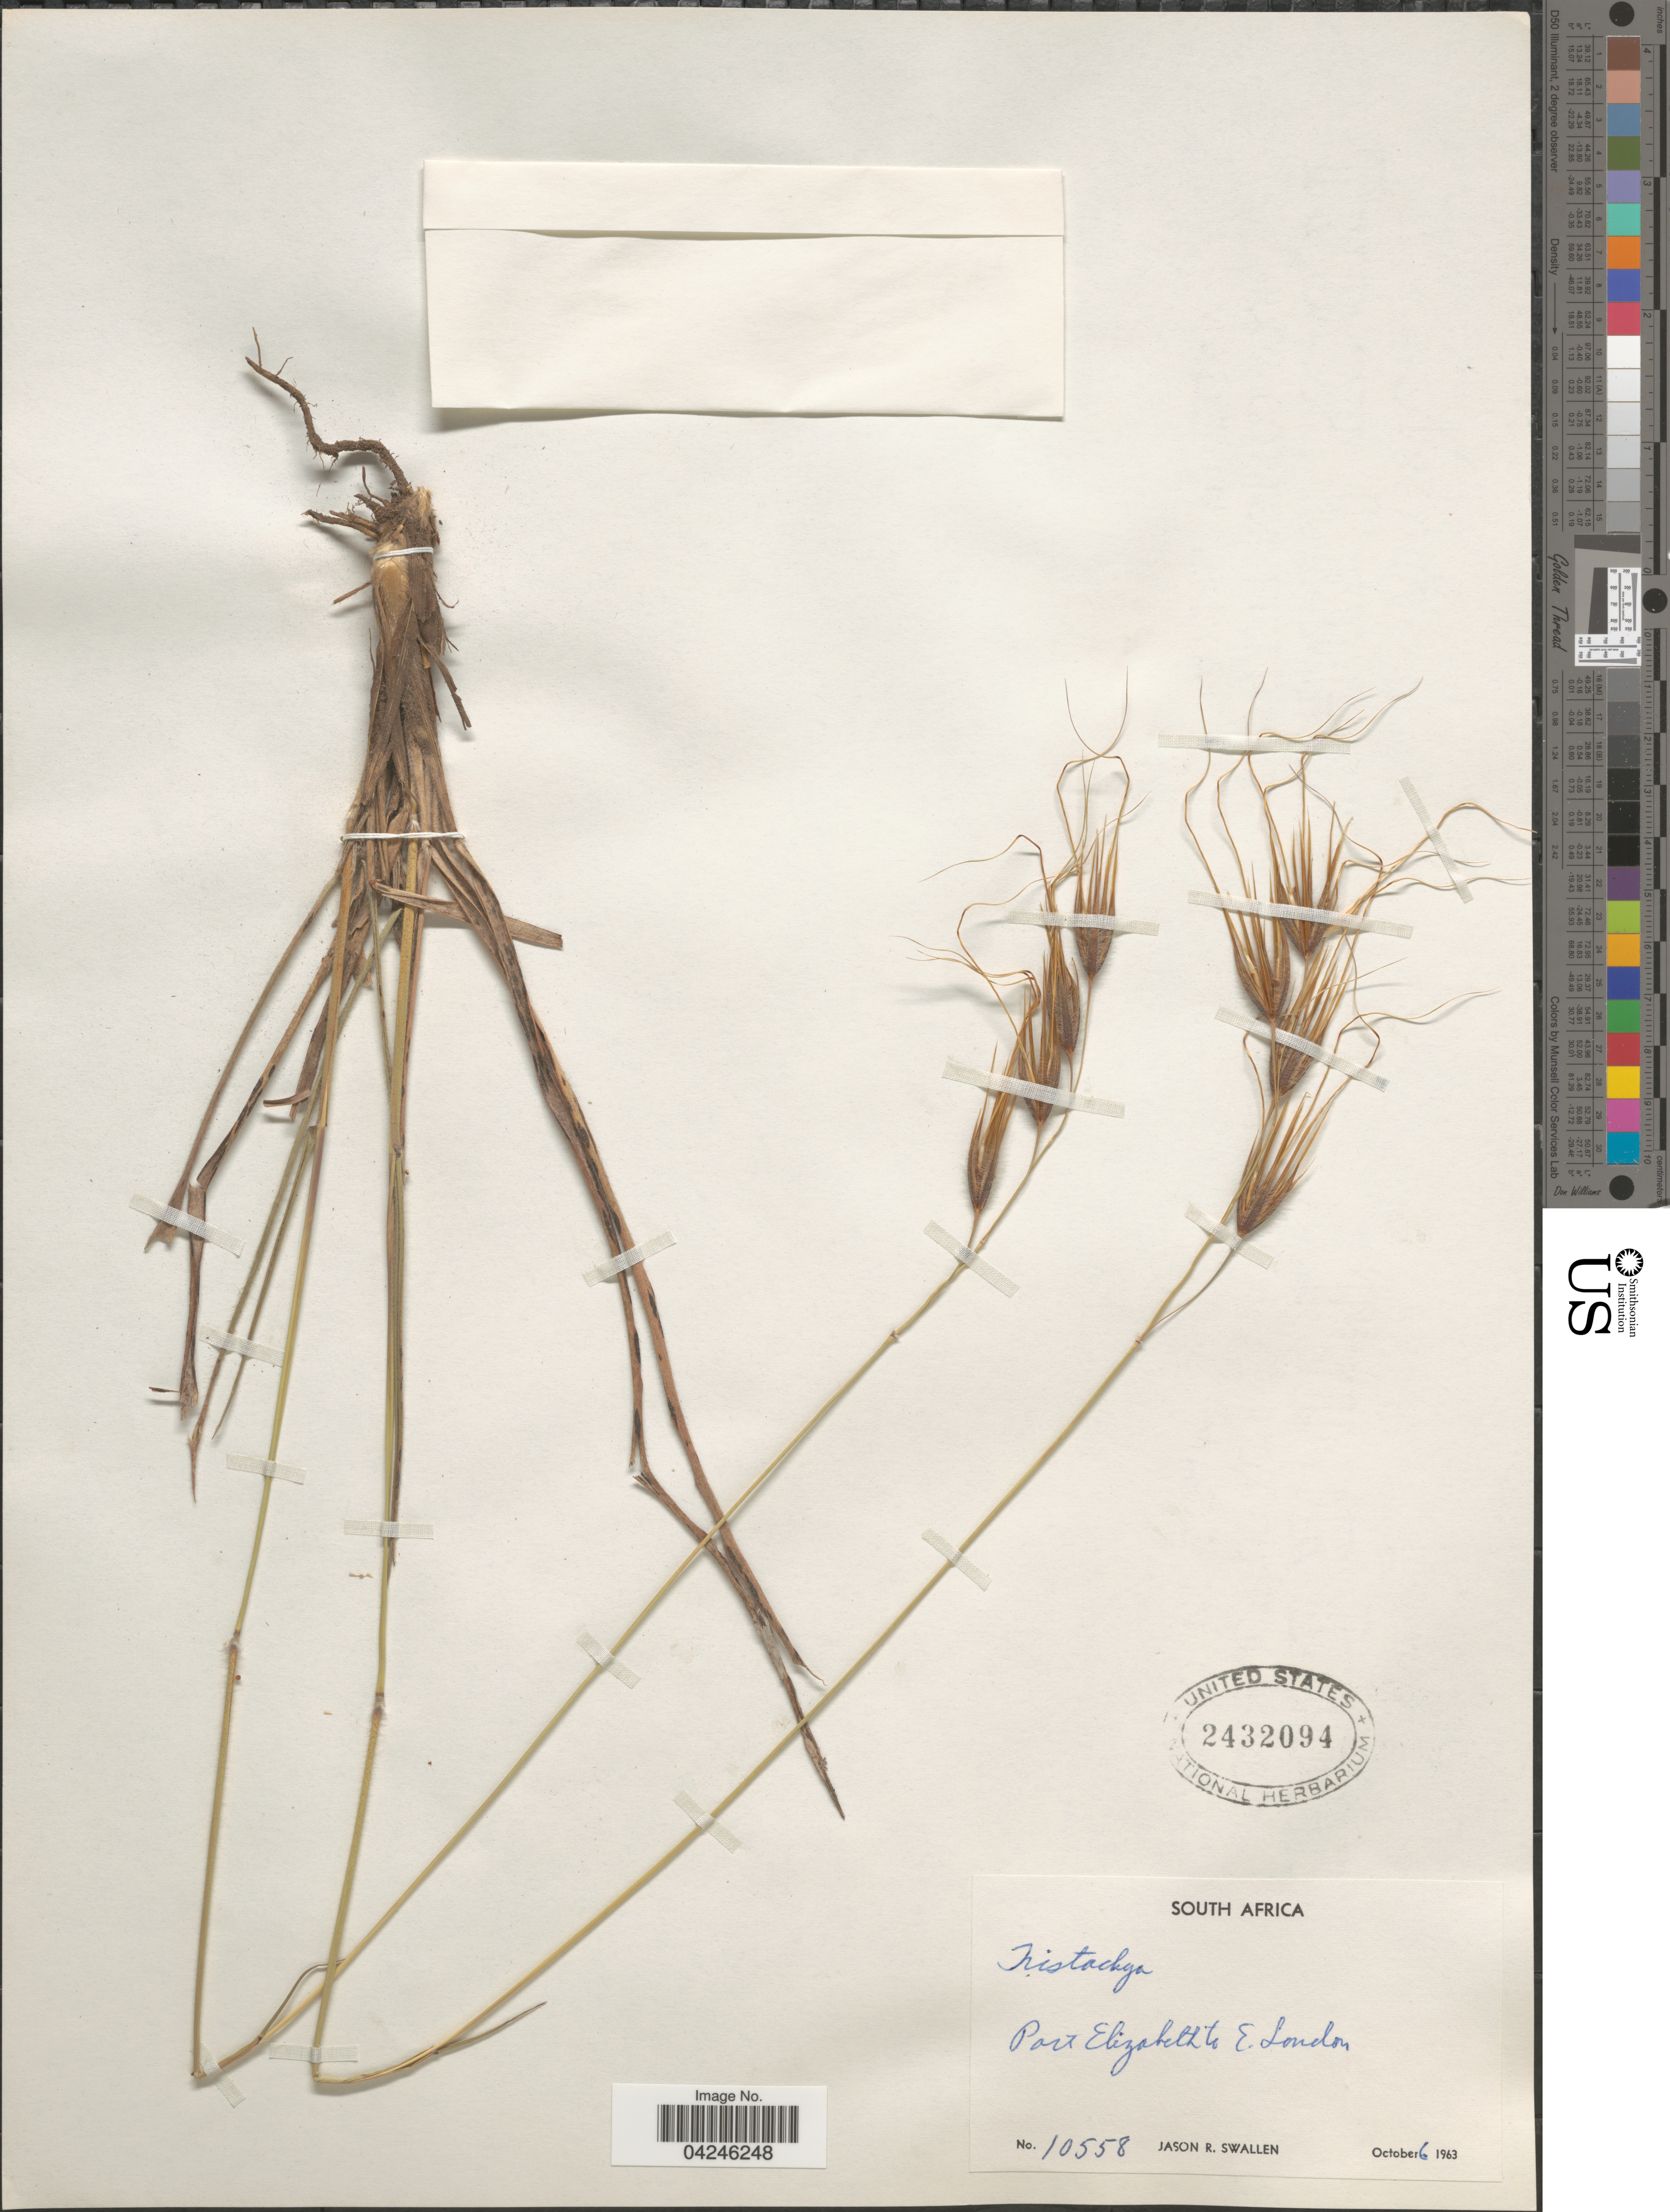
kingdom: Plantae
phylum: Tracheophyta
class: Liliopsida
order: Poales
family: Poaceae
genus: Tristachya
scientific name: Tristachya leucothrix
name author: Trin. ex Nees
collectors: J. R. Swallen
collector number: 10558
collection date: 1963-10-06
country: South Africa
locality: Port Elizabeth to E. London.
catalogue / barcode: US 2432094